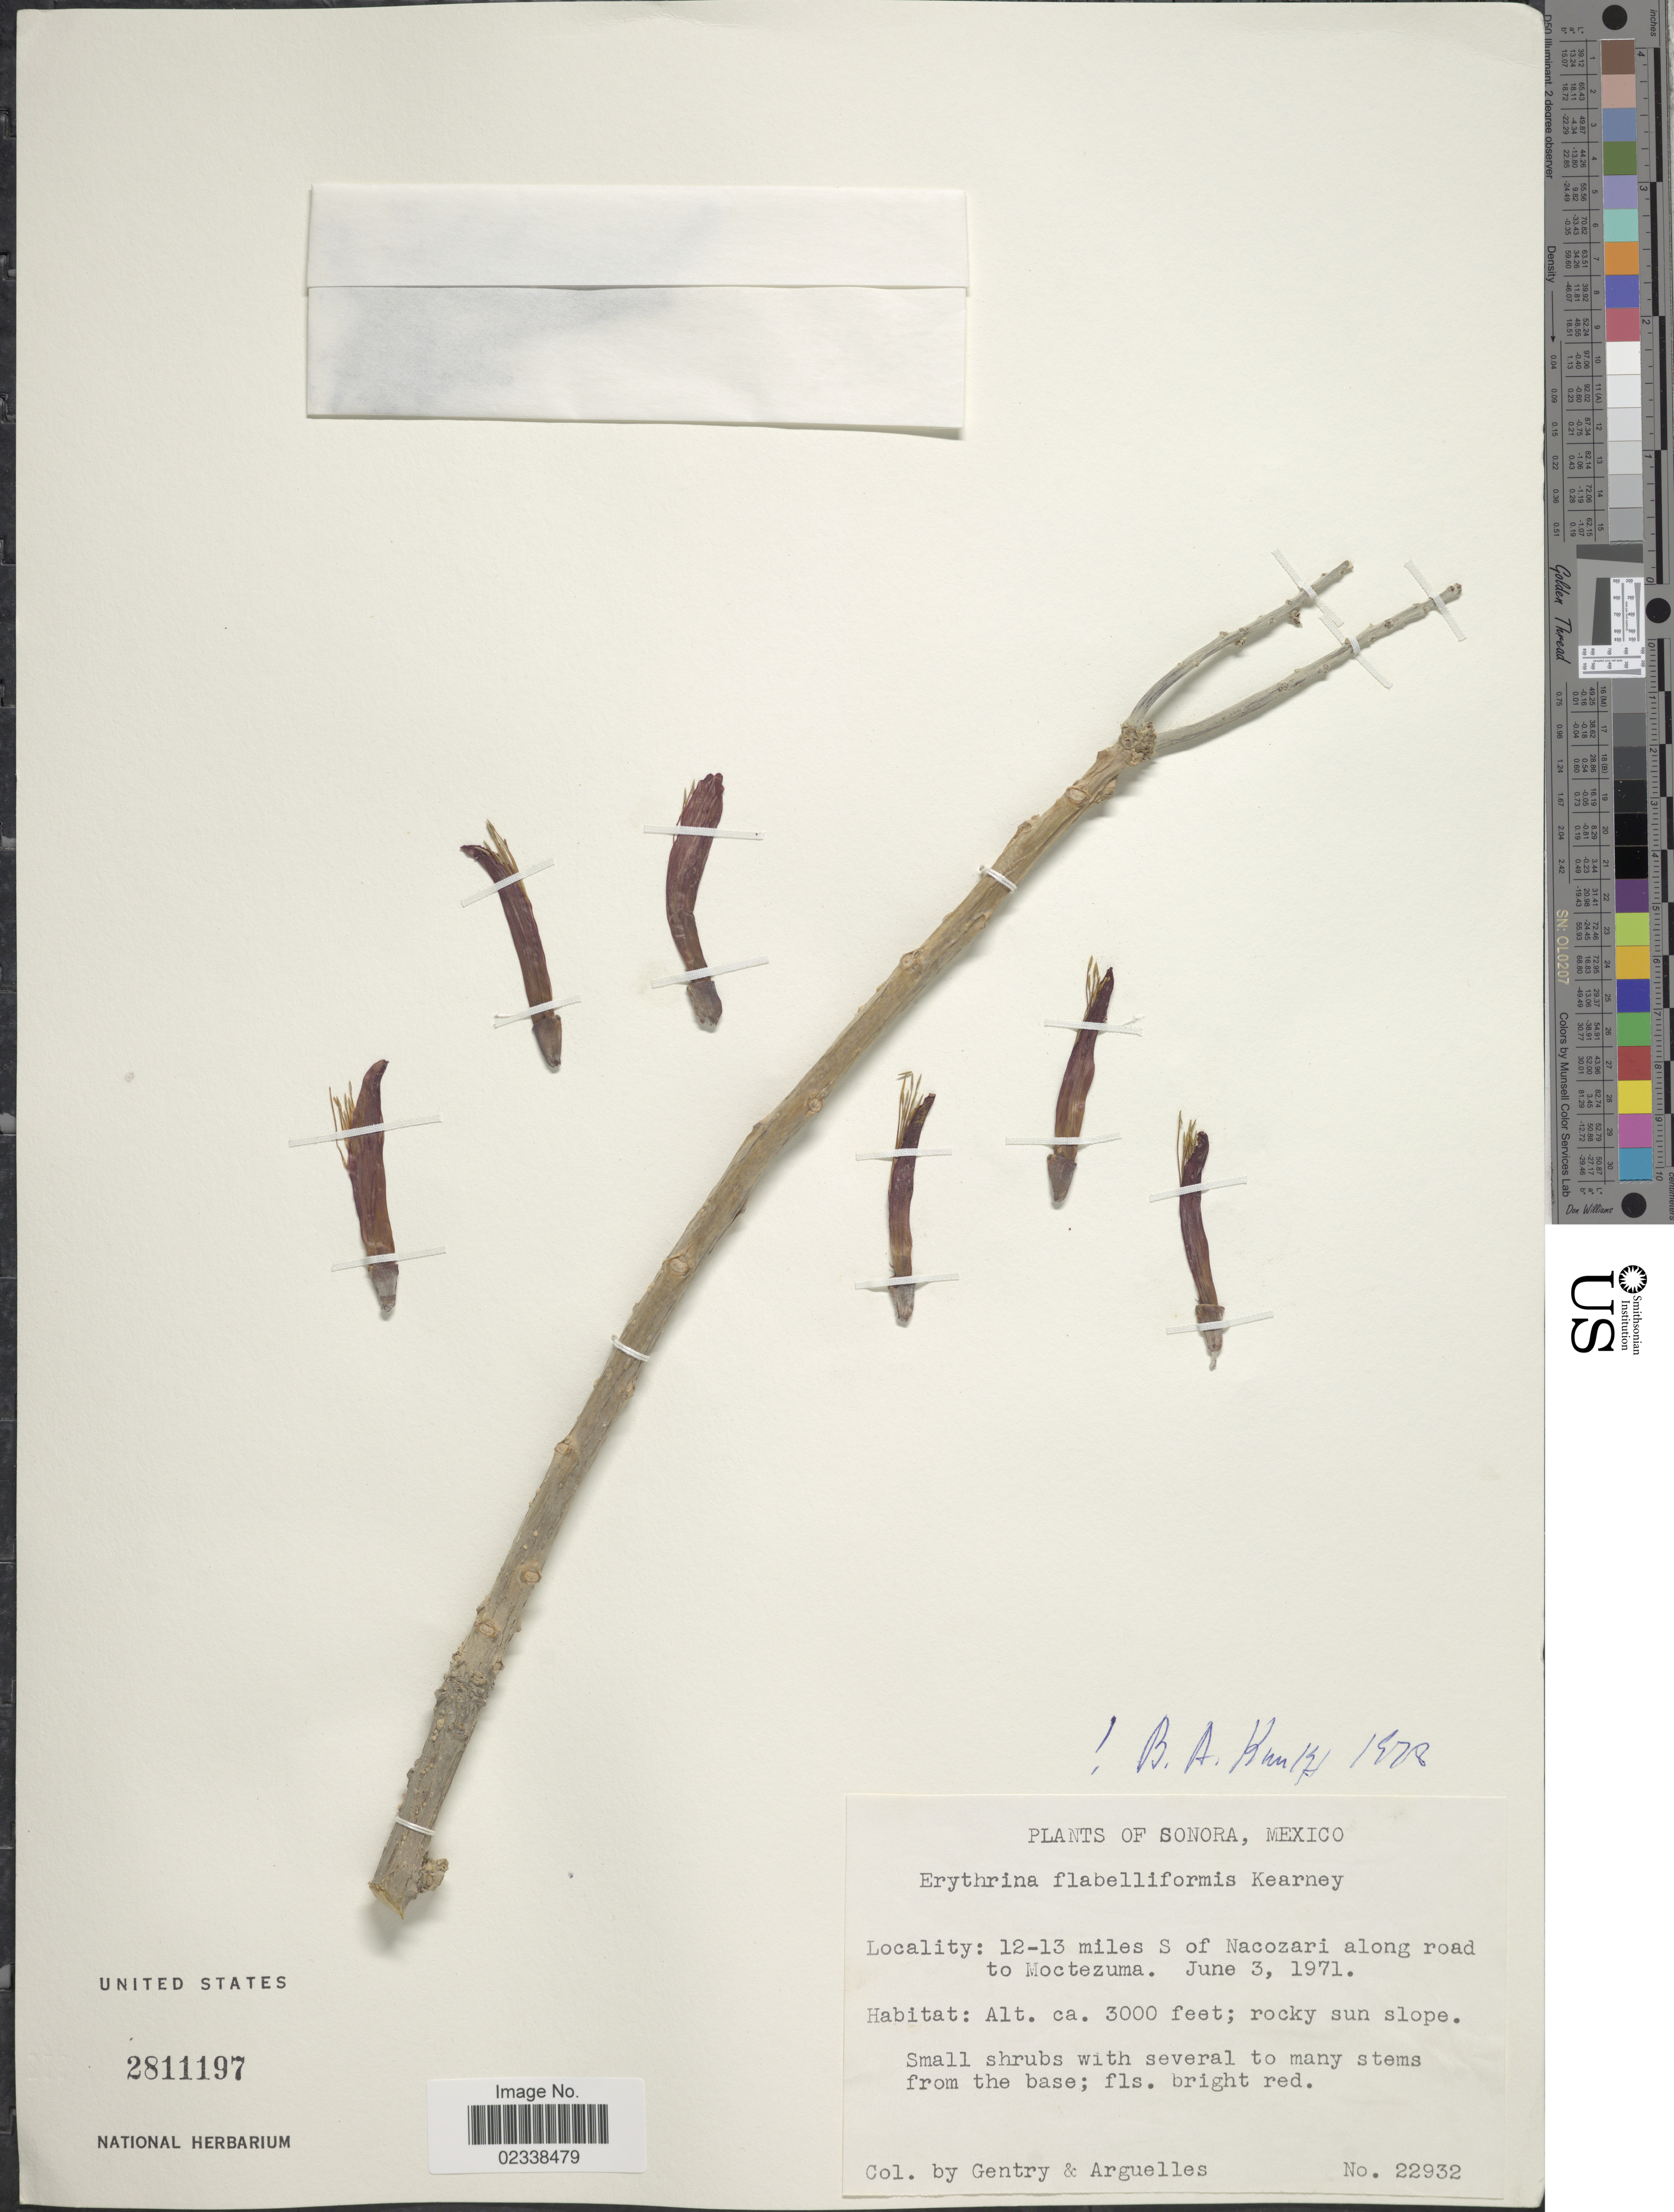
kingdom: Plantae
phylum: Tracheophyta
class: Magnoliopsida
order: Fabales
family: Fabaceae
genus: Erythrina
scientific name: Erythrina flabelliformis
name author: Kearney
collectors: Gentry, -- & Arguelles, --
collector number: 22932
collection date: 1971-06-03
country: Mexico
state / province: Sonora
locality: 12-13 miles S of Nacozari along road to Moctezuma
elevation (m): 914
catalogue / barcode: US 2811197